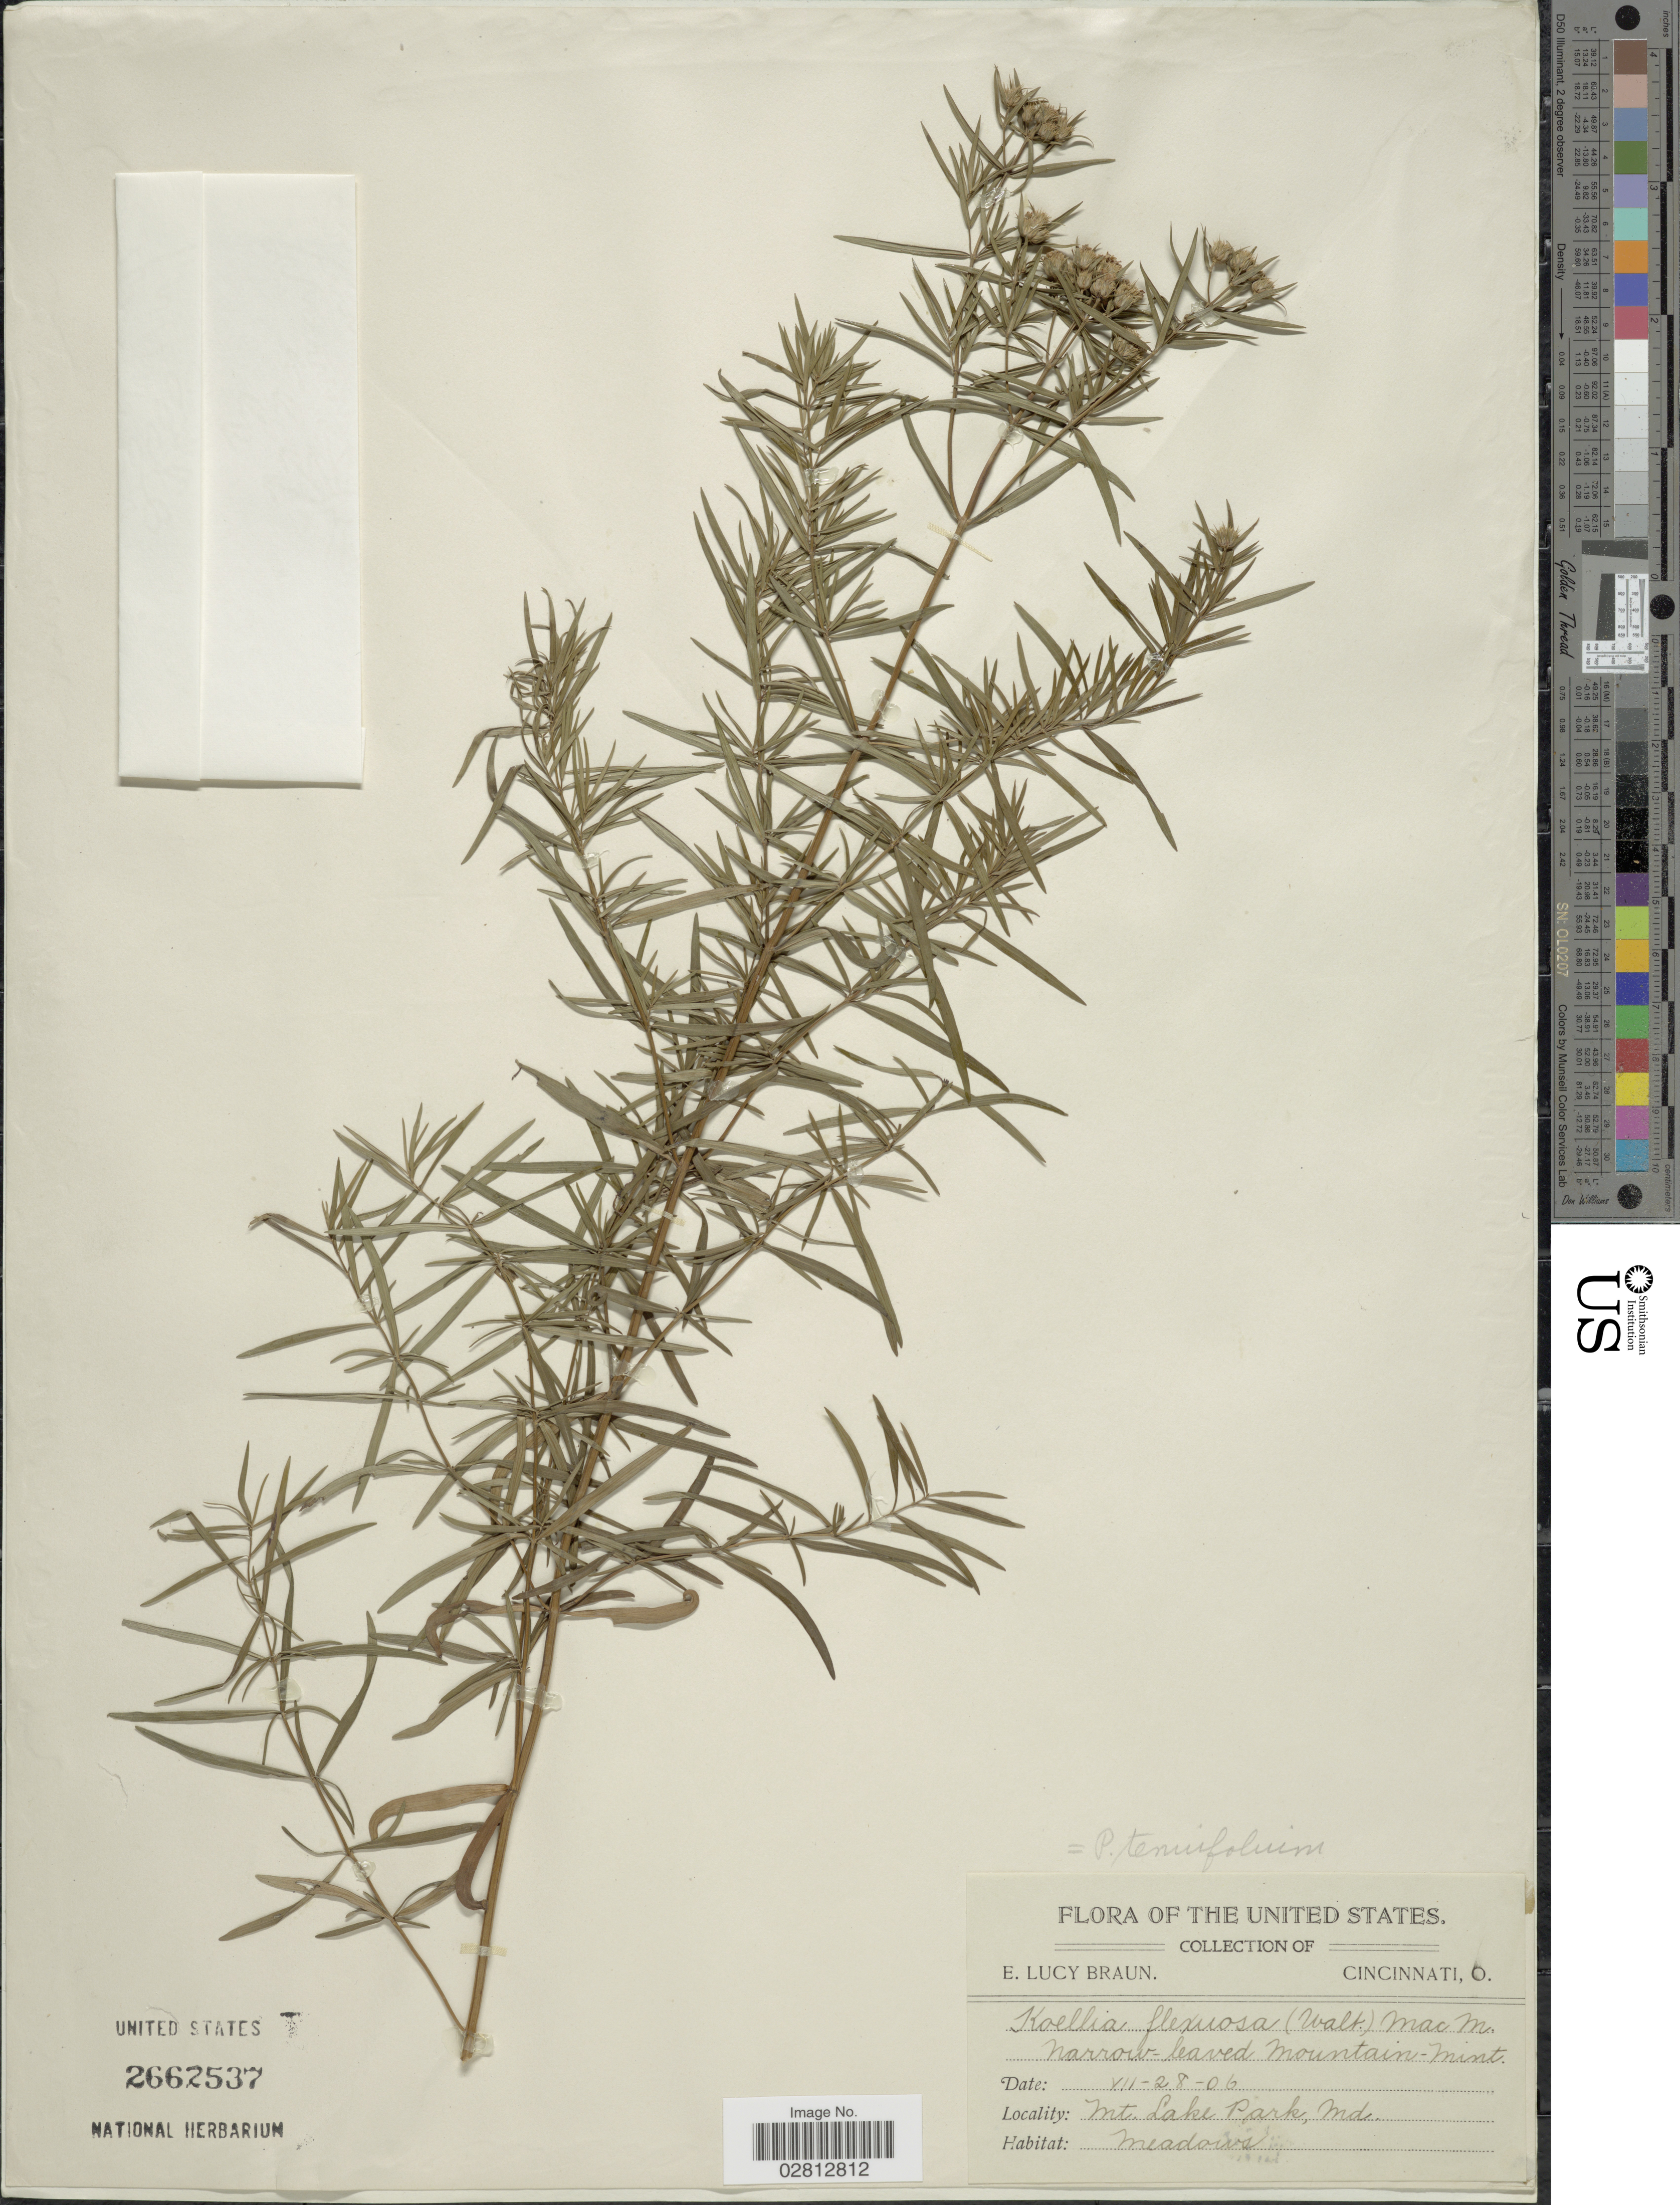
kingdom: Plantae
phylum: Tracheophyta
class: Magnoliopsida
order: Lamiales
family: Lamiaceae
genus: Pycnanthemum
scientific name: Pycnanthemum tenuifolium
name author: Schrad.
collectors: E. L. Braun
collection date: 1906-07-28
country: United States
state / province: Maryland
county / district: Garrett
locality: Mt. Lake Park.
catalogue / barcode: US 2662537